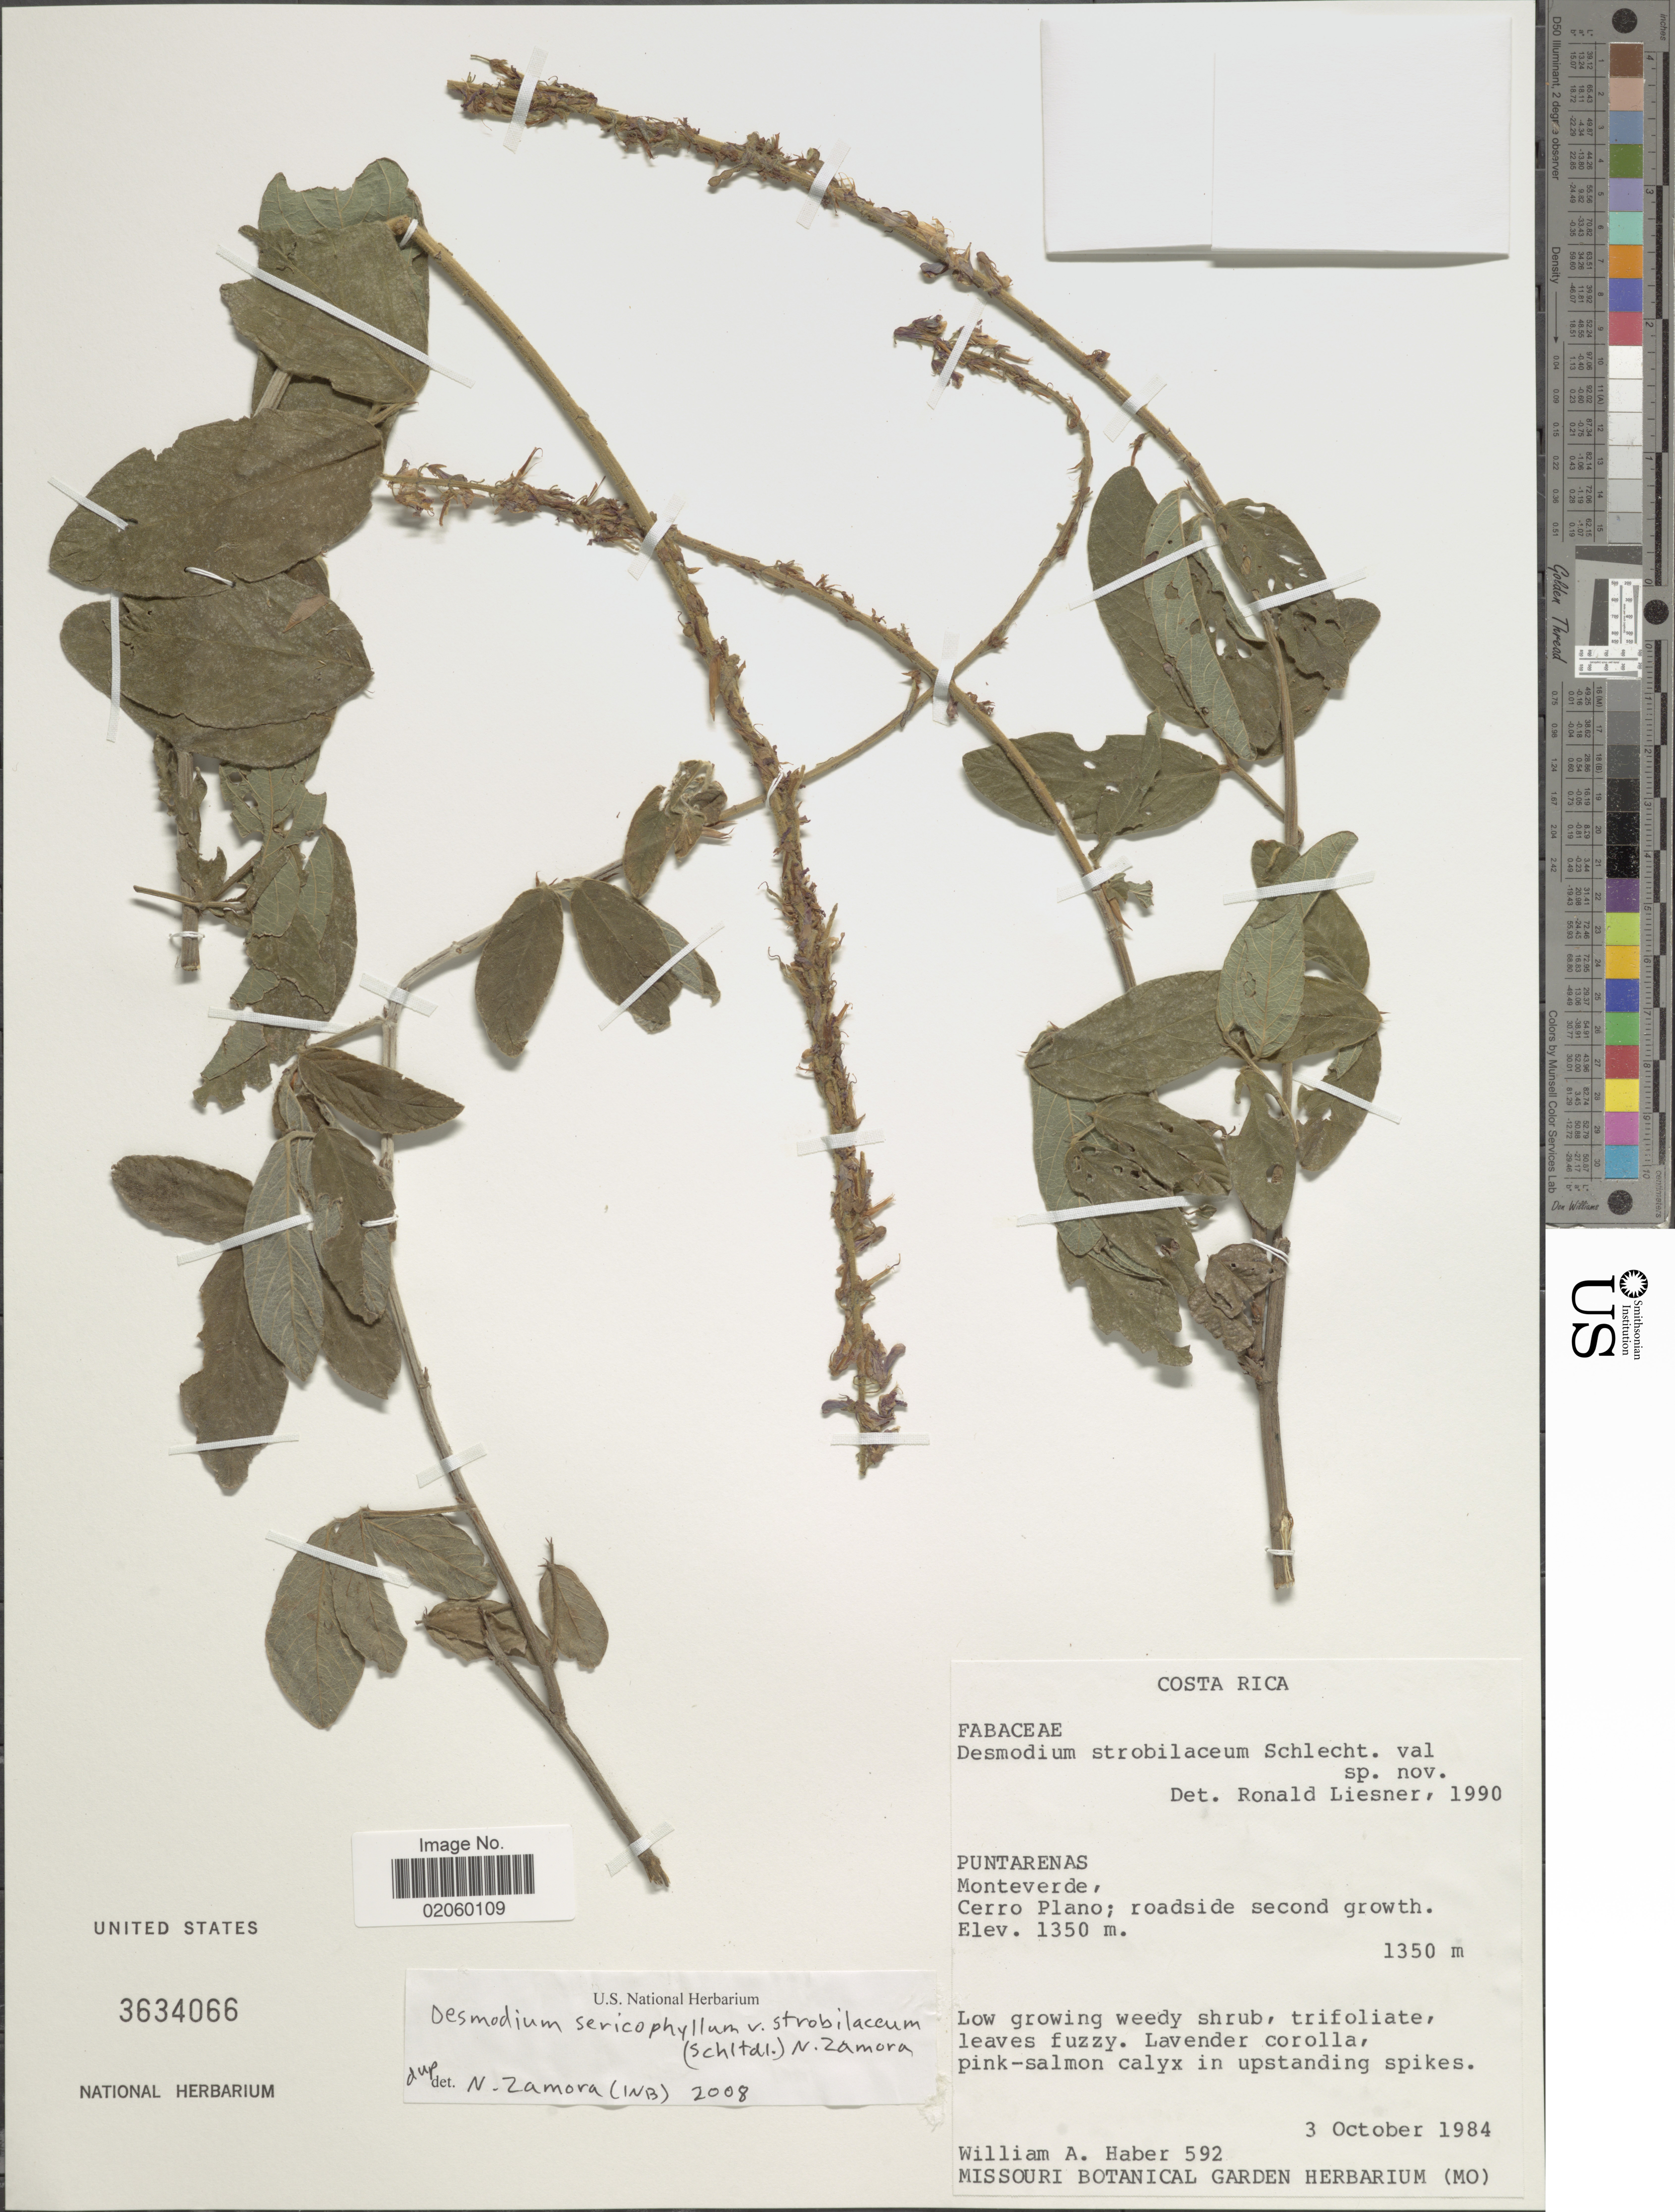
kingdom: Plantae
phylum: Tracheophyta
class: Magnoliopsida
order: Fabales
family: Fabaceae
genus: Desmodium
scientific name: Desmodium strobilaceum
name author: Schltdl.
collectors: W. A. Haber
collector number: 592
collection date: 1984-10-03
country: Costa Rica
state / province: Puntarenas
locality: Monteverde, Cerro Plano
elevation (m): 1350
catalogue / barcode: US 3634066